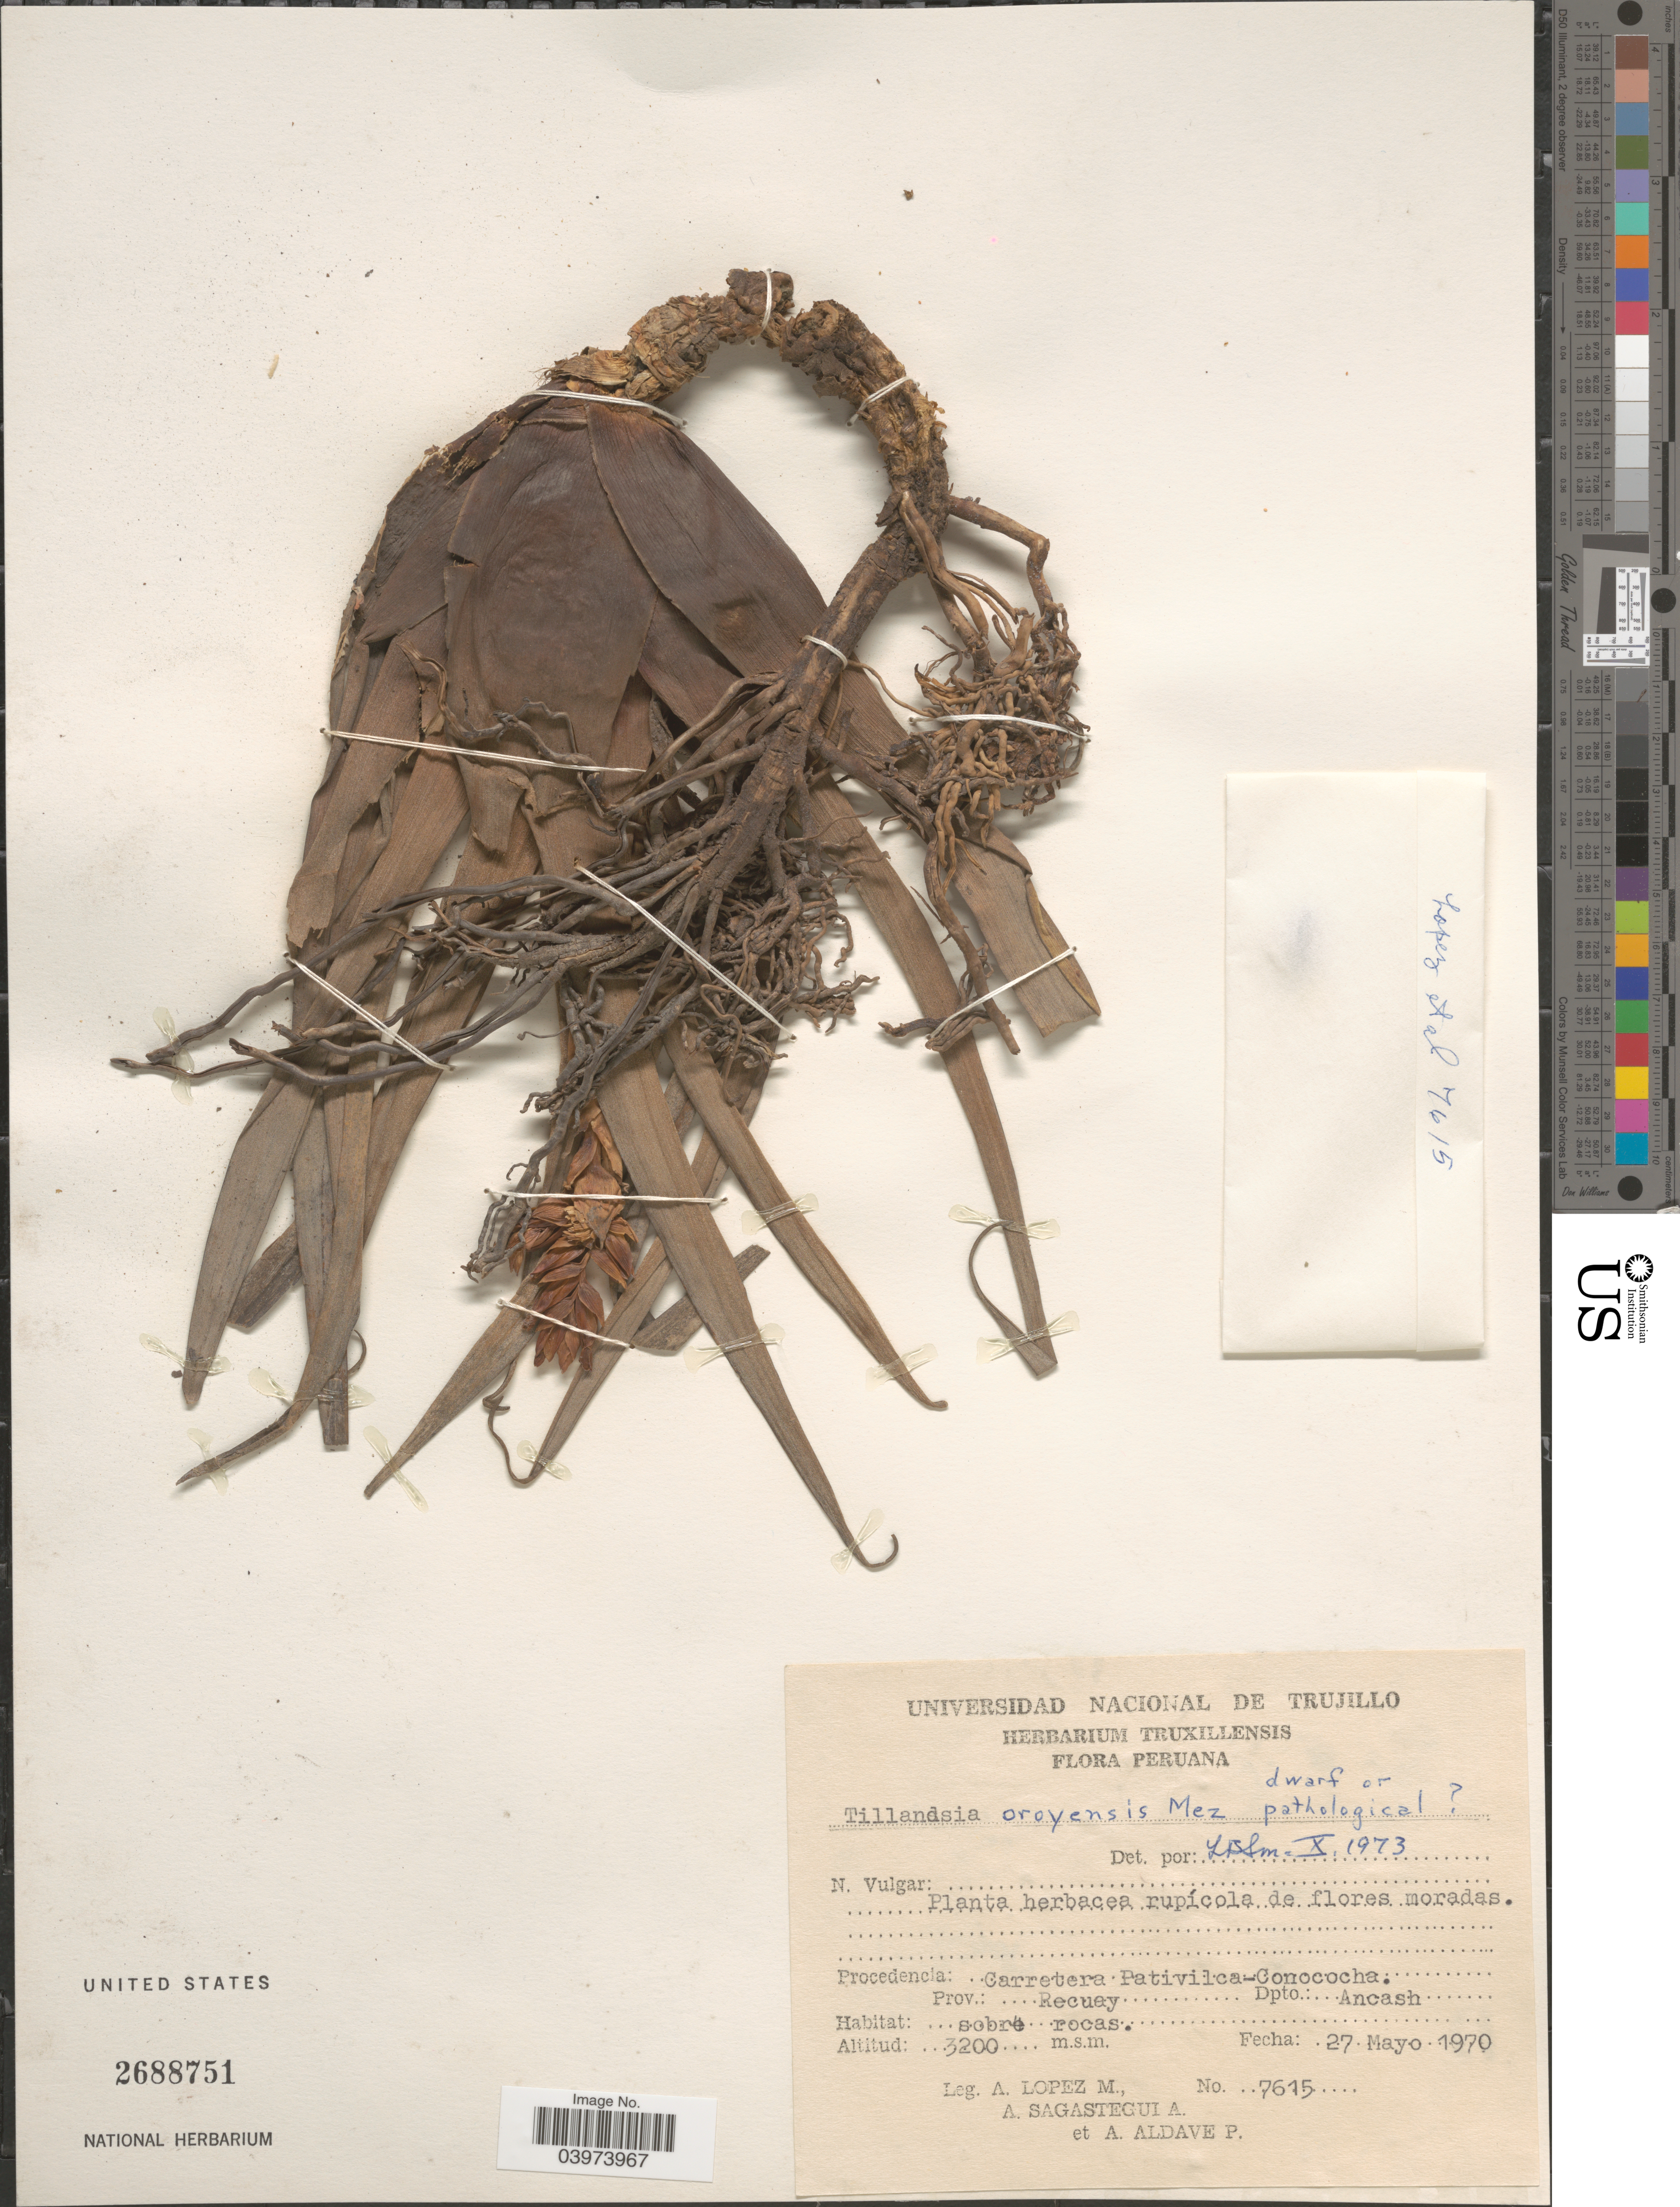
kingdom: Plantae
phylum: Tracheophyta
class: Liliopsida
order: Poales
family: Bromeliaceae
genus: Tillandsia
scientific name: Tillandsia oroyensis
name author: Mez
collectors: A. López M., A. Sagástegui A. & A. Aldave P.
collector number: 7615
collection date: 1970-05-27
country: Peru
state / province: Ancash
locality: Carretera Pativilca-Conococha. Prov. Recuay. Dpto. Ancash.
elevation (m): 3200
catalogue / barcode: US 2688751